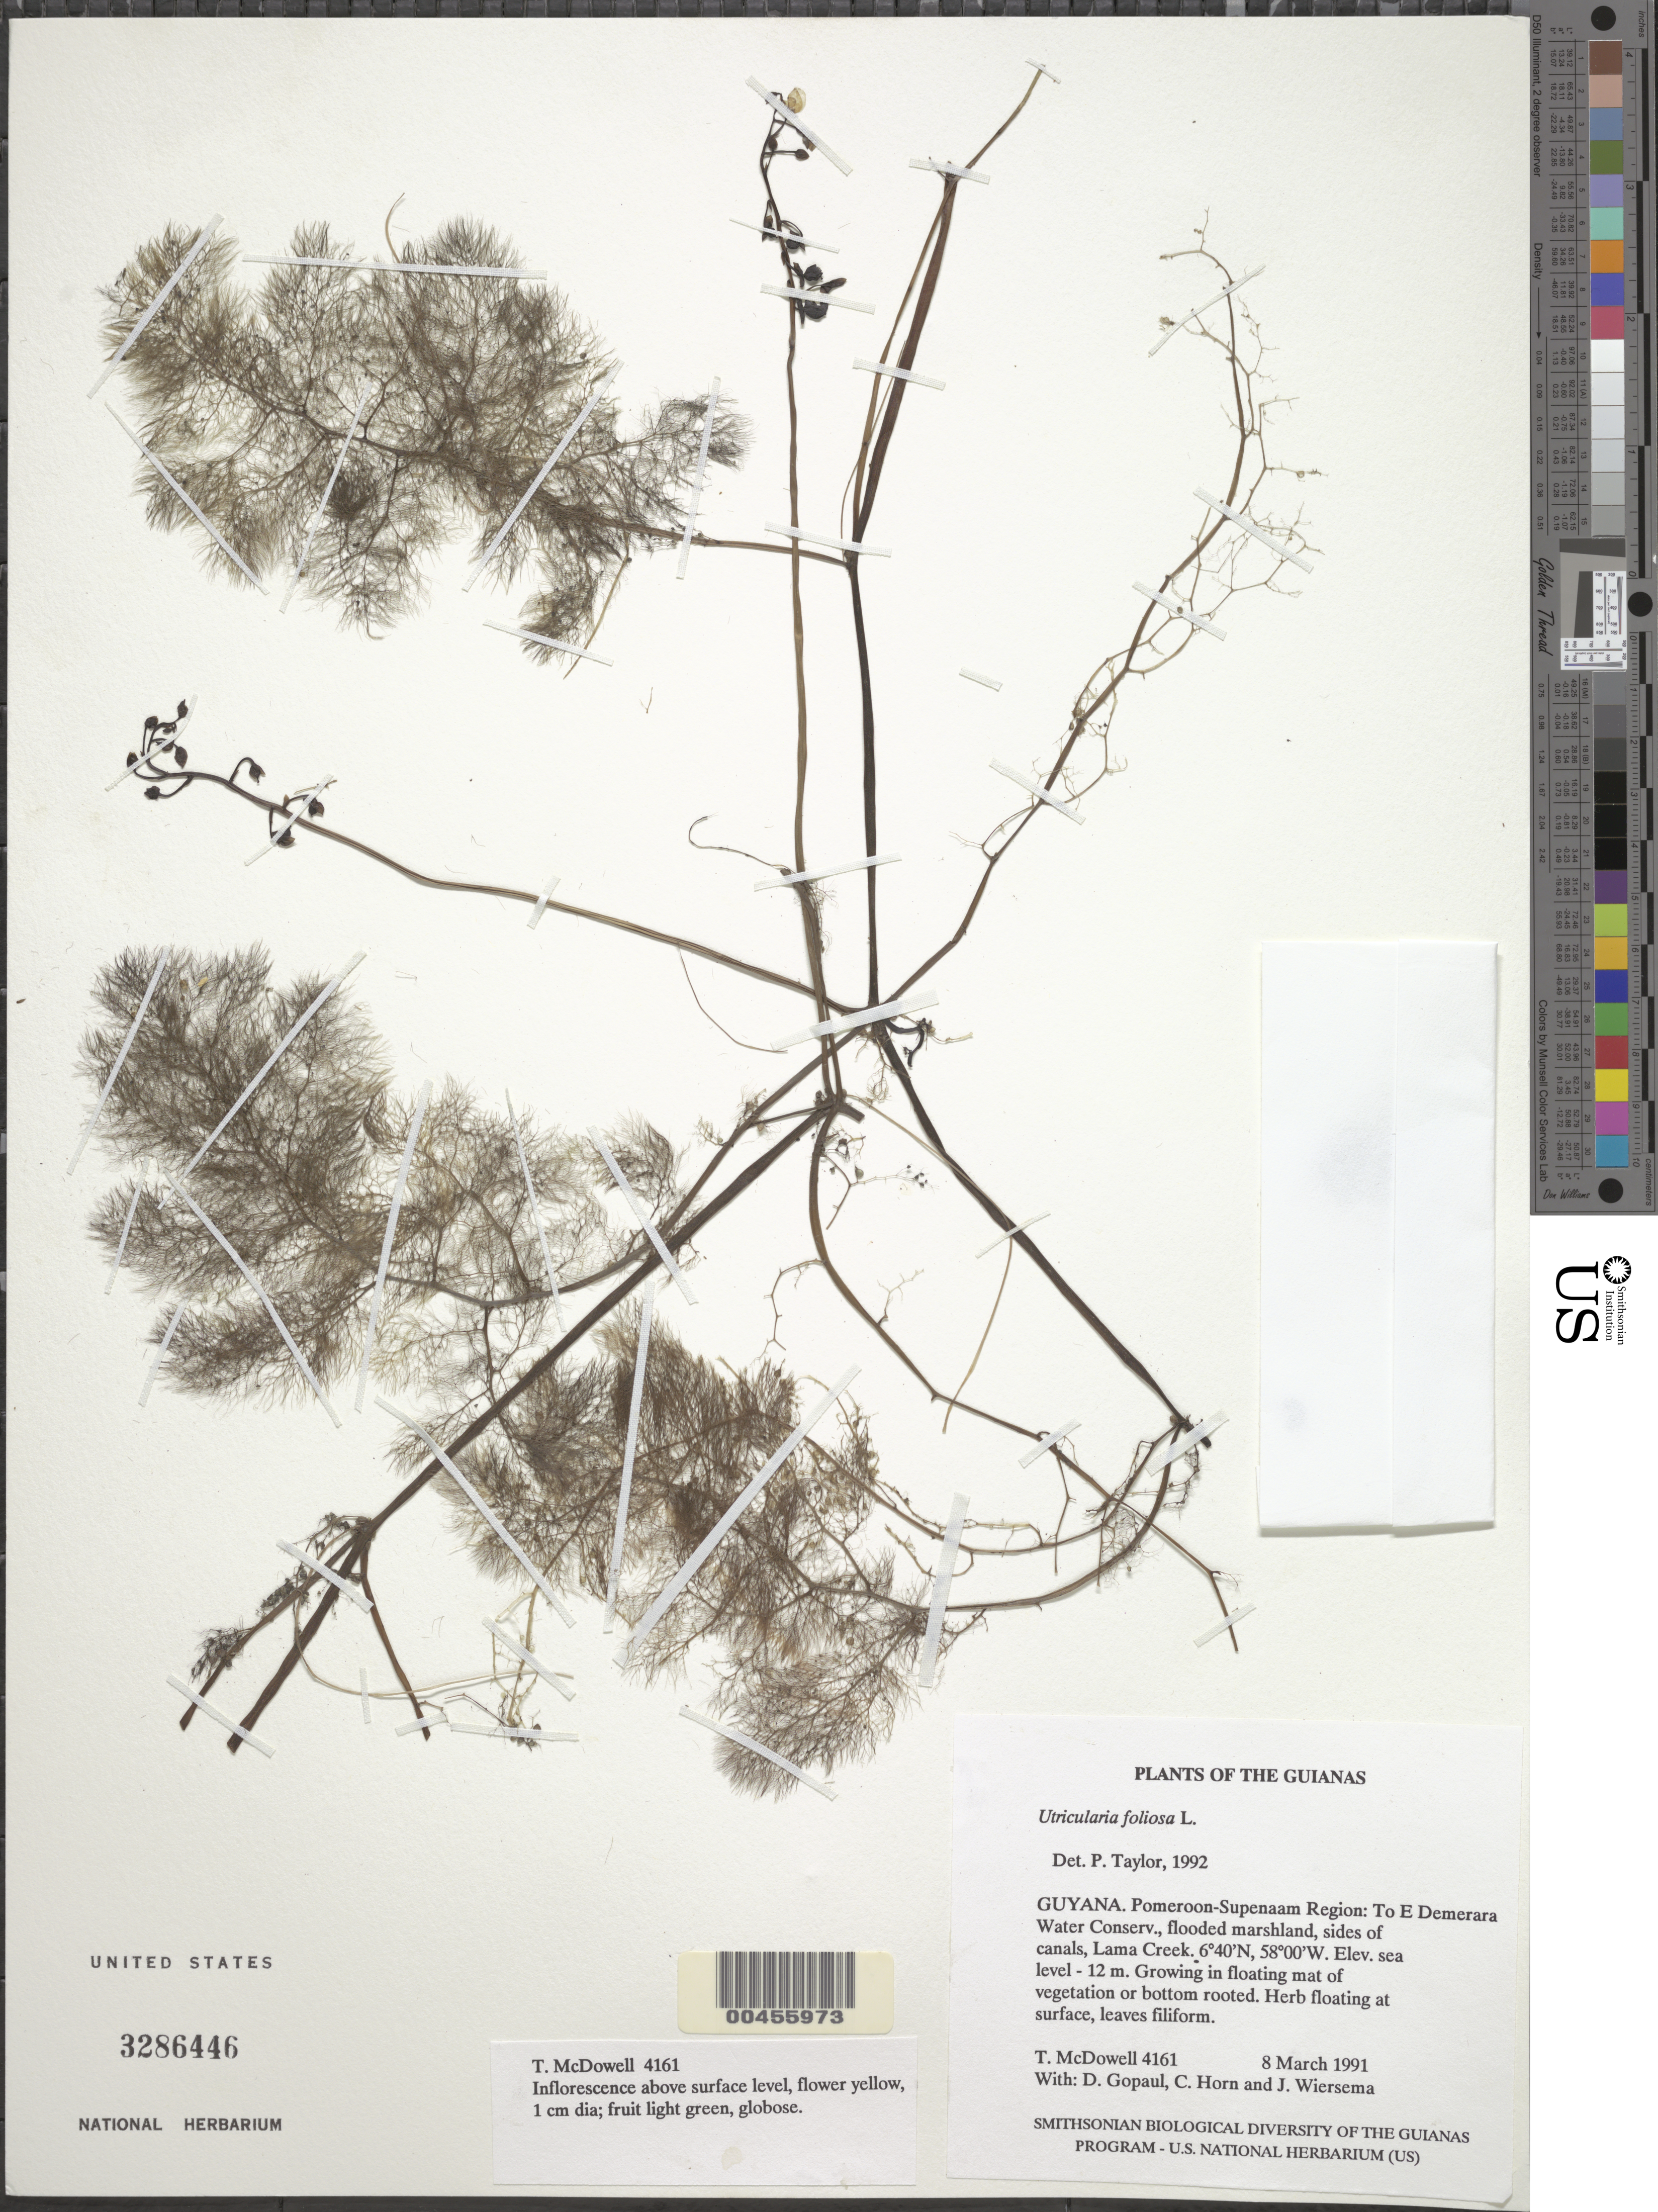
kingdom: Plantae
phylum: Tracheophyta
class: Magnoliopsida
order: Lamiales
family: Lentibulariaceae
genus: Utricularia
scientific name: Utricularia foliosa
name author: L.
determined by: Taylor, P.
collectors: T. McDowell, D. Gopaul, C. N. Horn & J. H. Wiersema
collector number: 4161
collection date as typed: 8 March 1991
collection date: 1991-03-08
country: Guyana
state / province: Demerara-Mahaica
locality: To E Demerara Water Conservancy, Lama Creek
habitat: Flooded marshland, sides of canals; growing in floating mat of vegetation or bottom rooted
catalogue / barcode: US 3286446